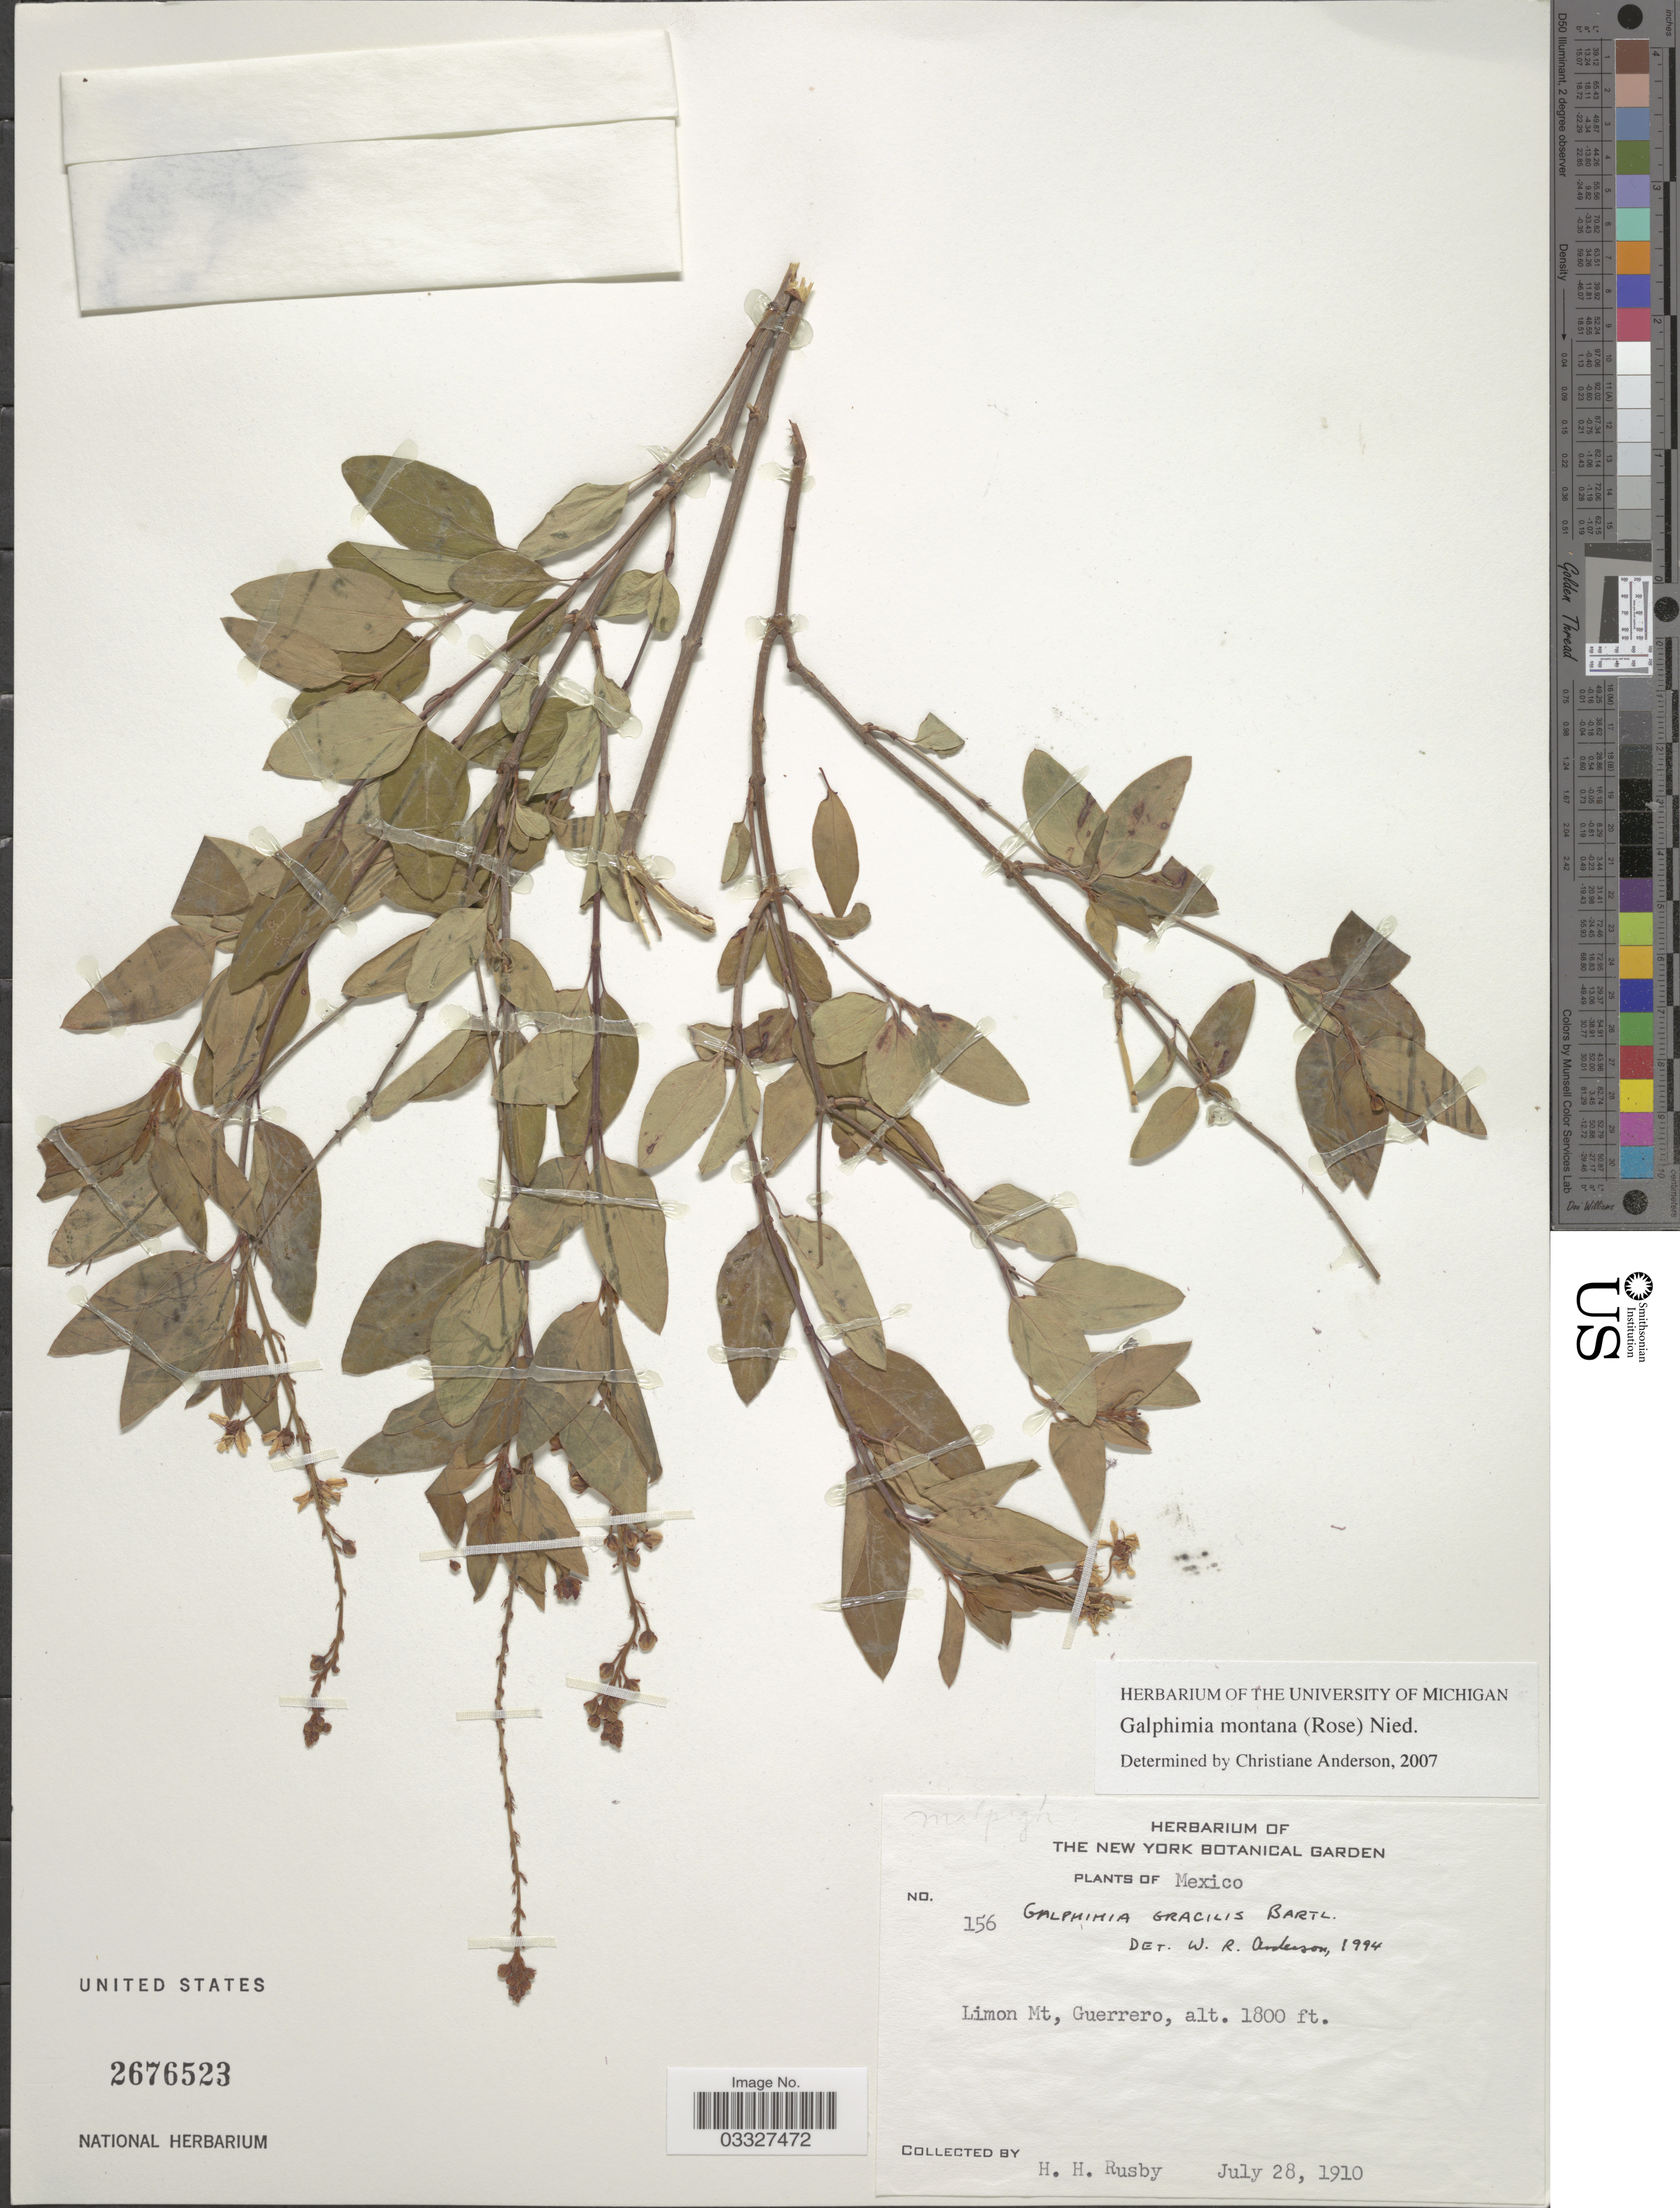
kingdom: Plantae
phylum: Tracheophyta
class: Magnoliopsida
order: Malpighiales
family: Malpighiaceae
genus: Galphimia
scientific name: Galphimia montana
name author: (Rose) Nied.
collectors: H. H. Rusby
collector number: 156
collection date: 1910-07-28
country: Mexico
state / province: Guerrero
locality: Limon Mt.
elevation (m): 549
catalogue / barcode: US 2676523